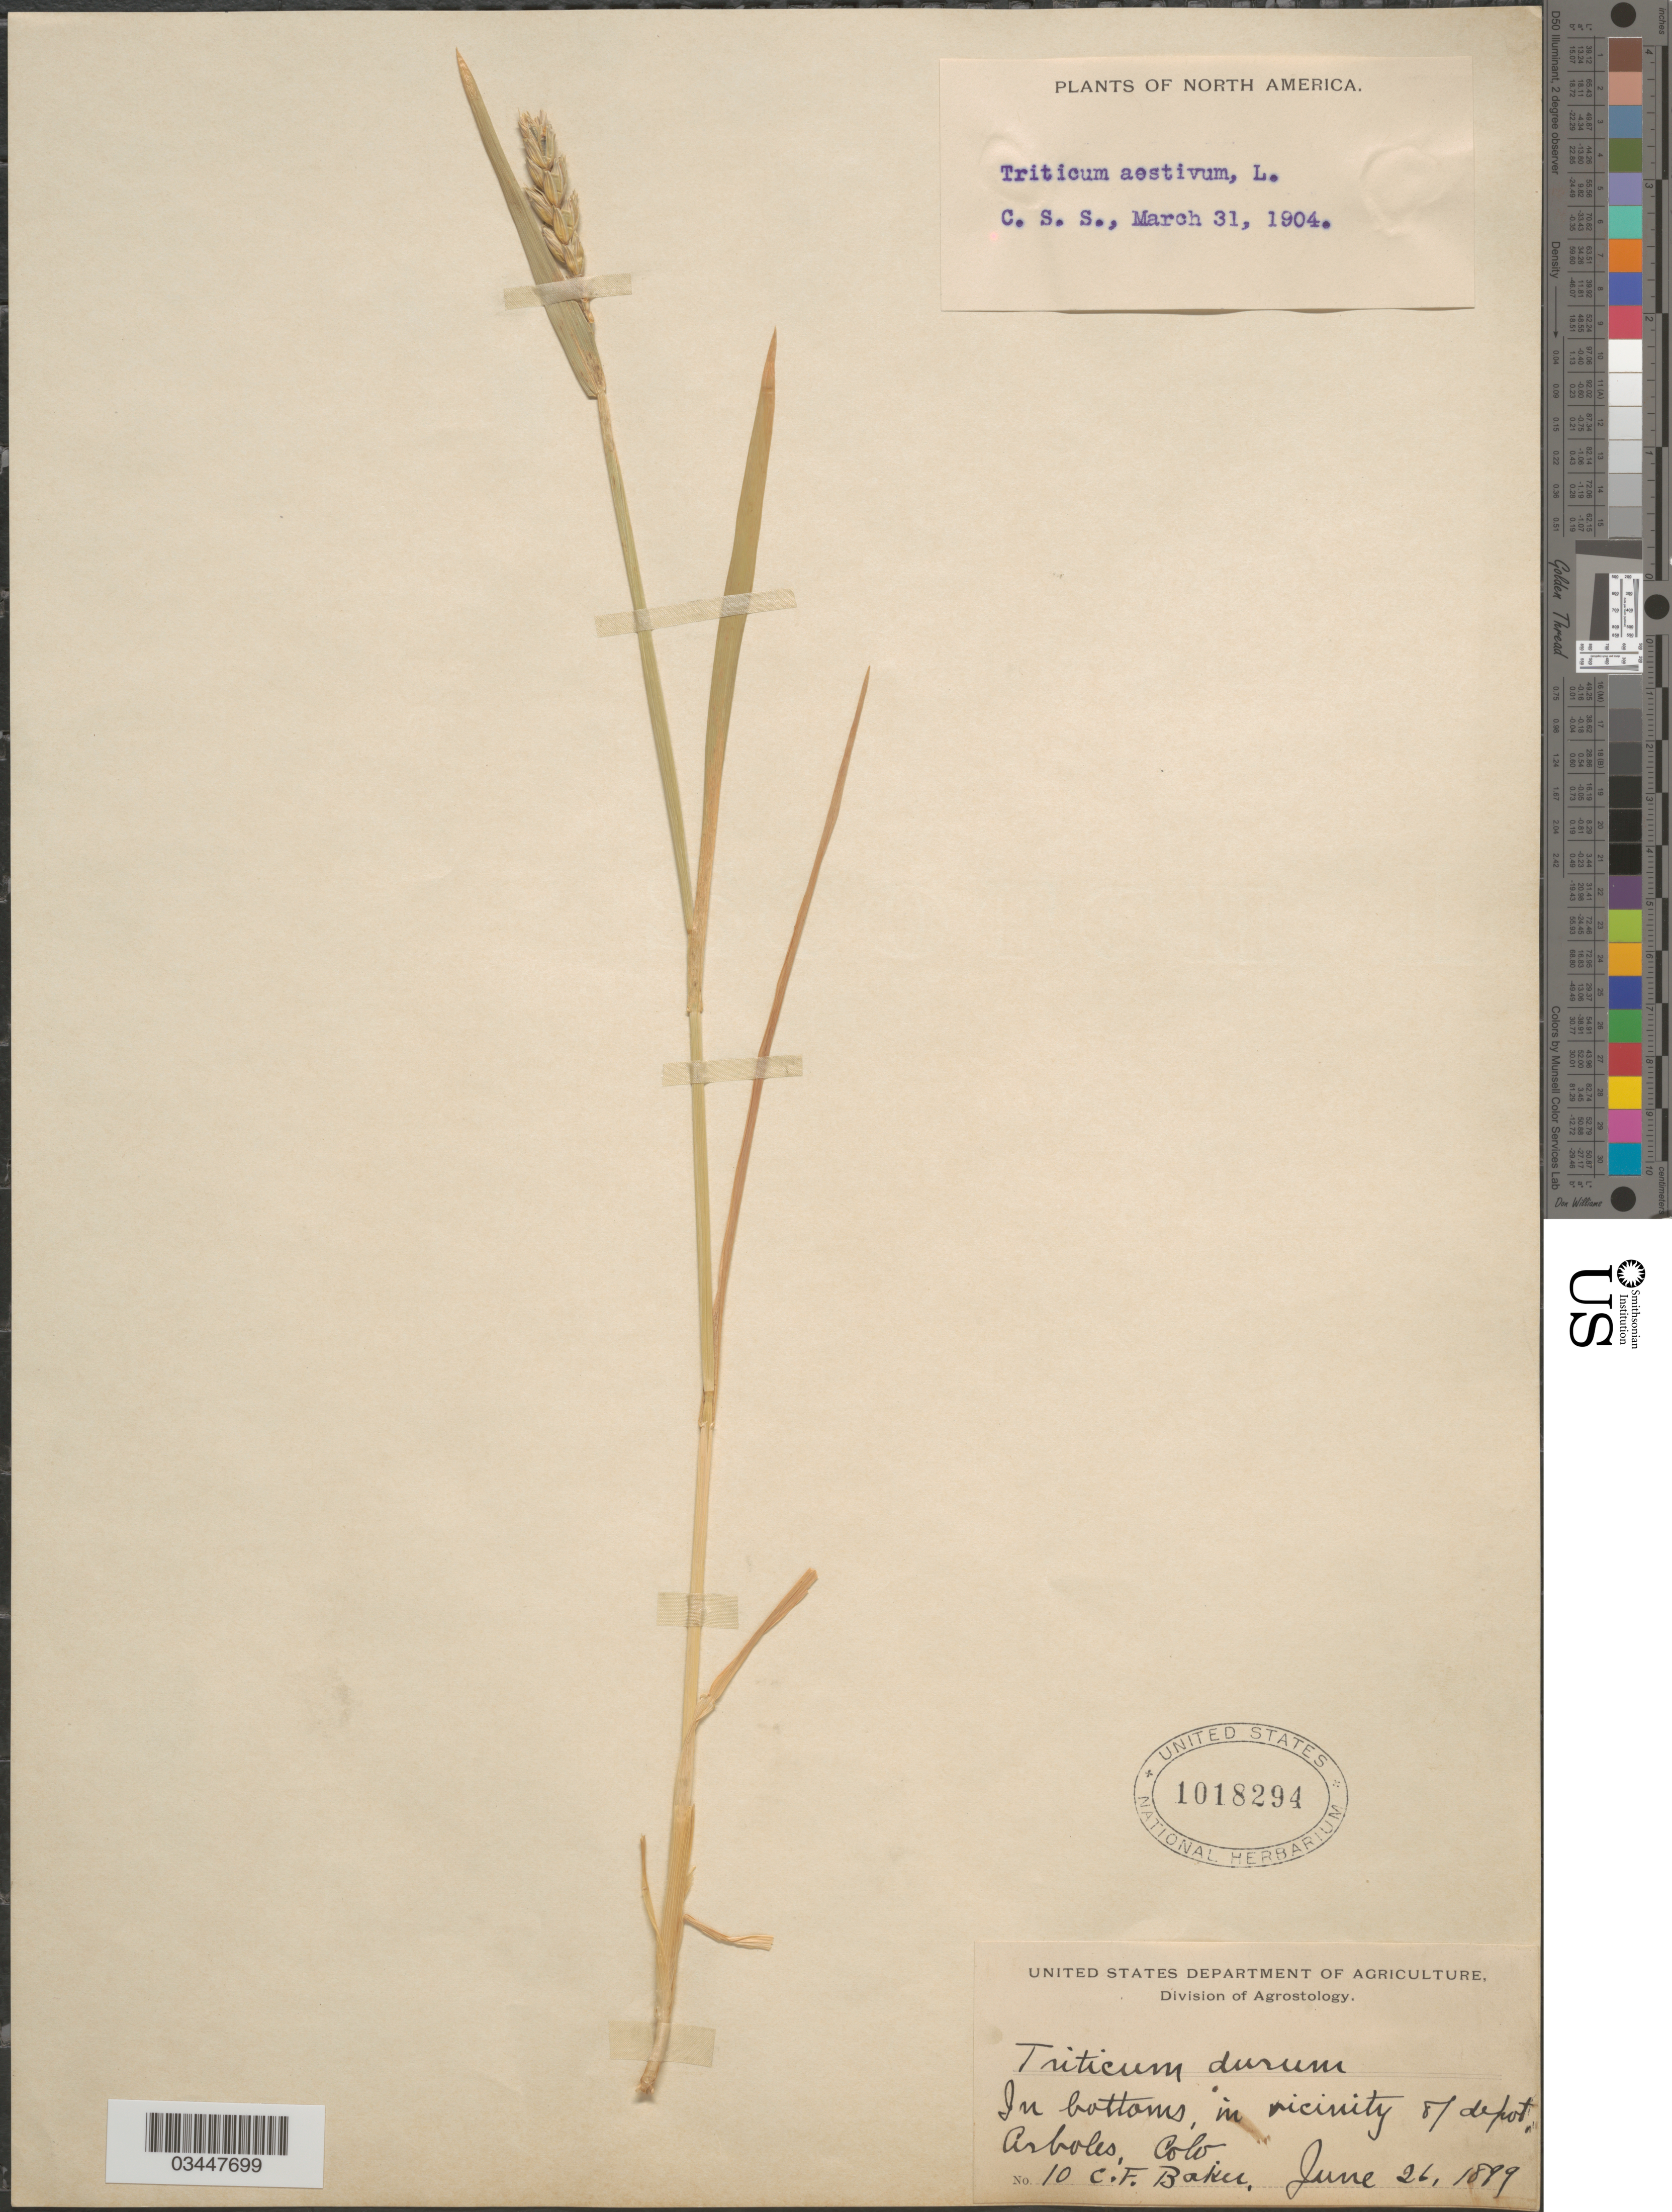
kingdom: Plantae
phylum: Tracheophyta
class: Liliopsida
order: Poales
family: Poaceae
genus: Triticum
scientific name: Triticum aestivum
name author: L.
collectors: C. F. Baker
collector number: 10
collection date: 1899-06-26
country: United States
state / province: Colorado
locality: In bottoms, in vicinity of depot, Arboles.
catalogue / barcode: US 1018294